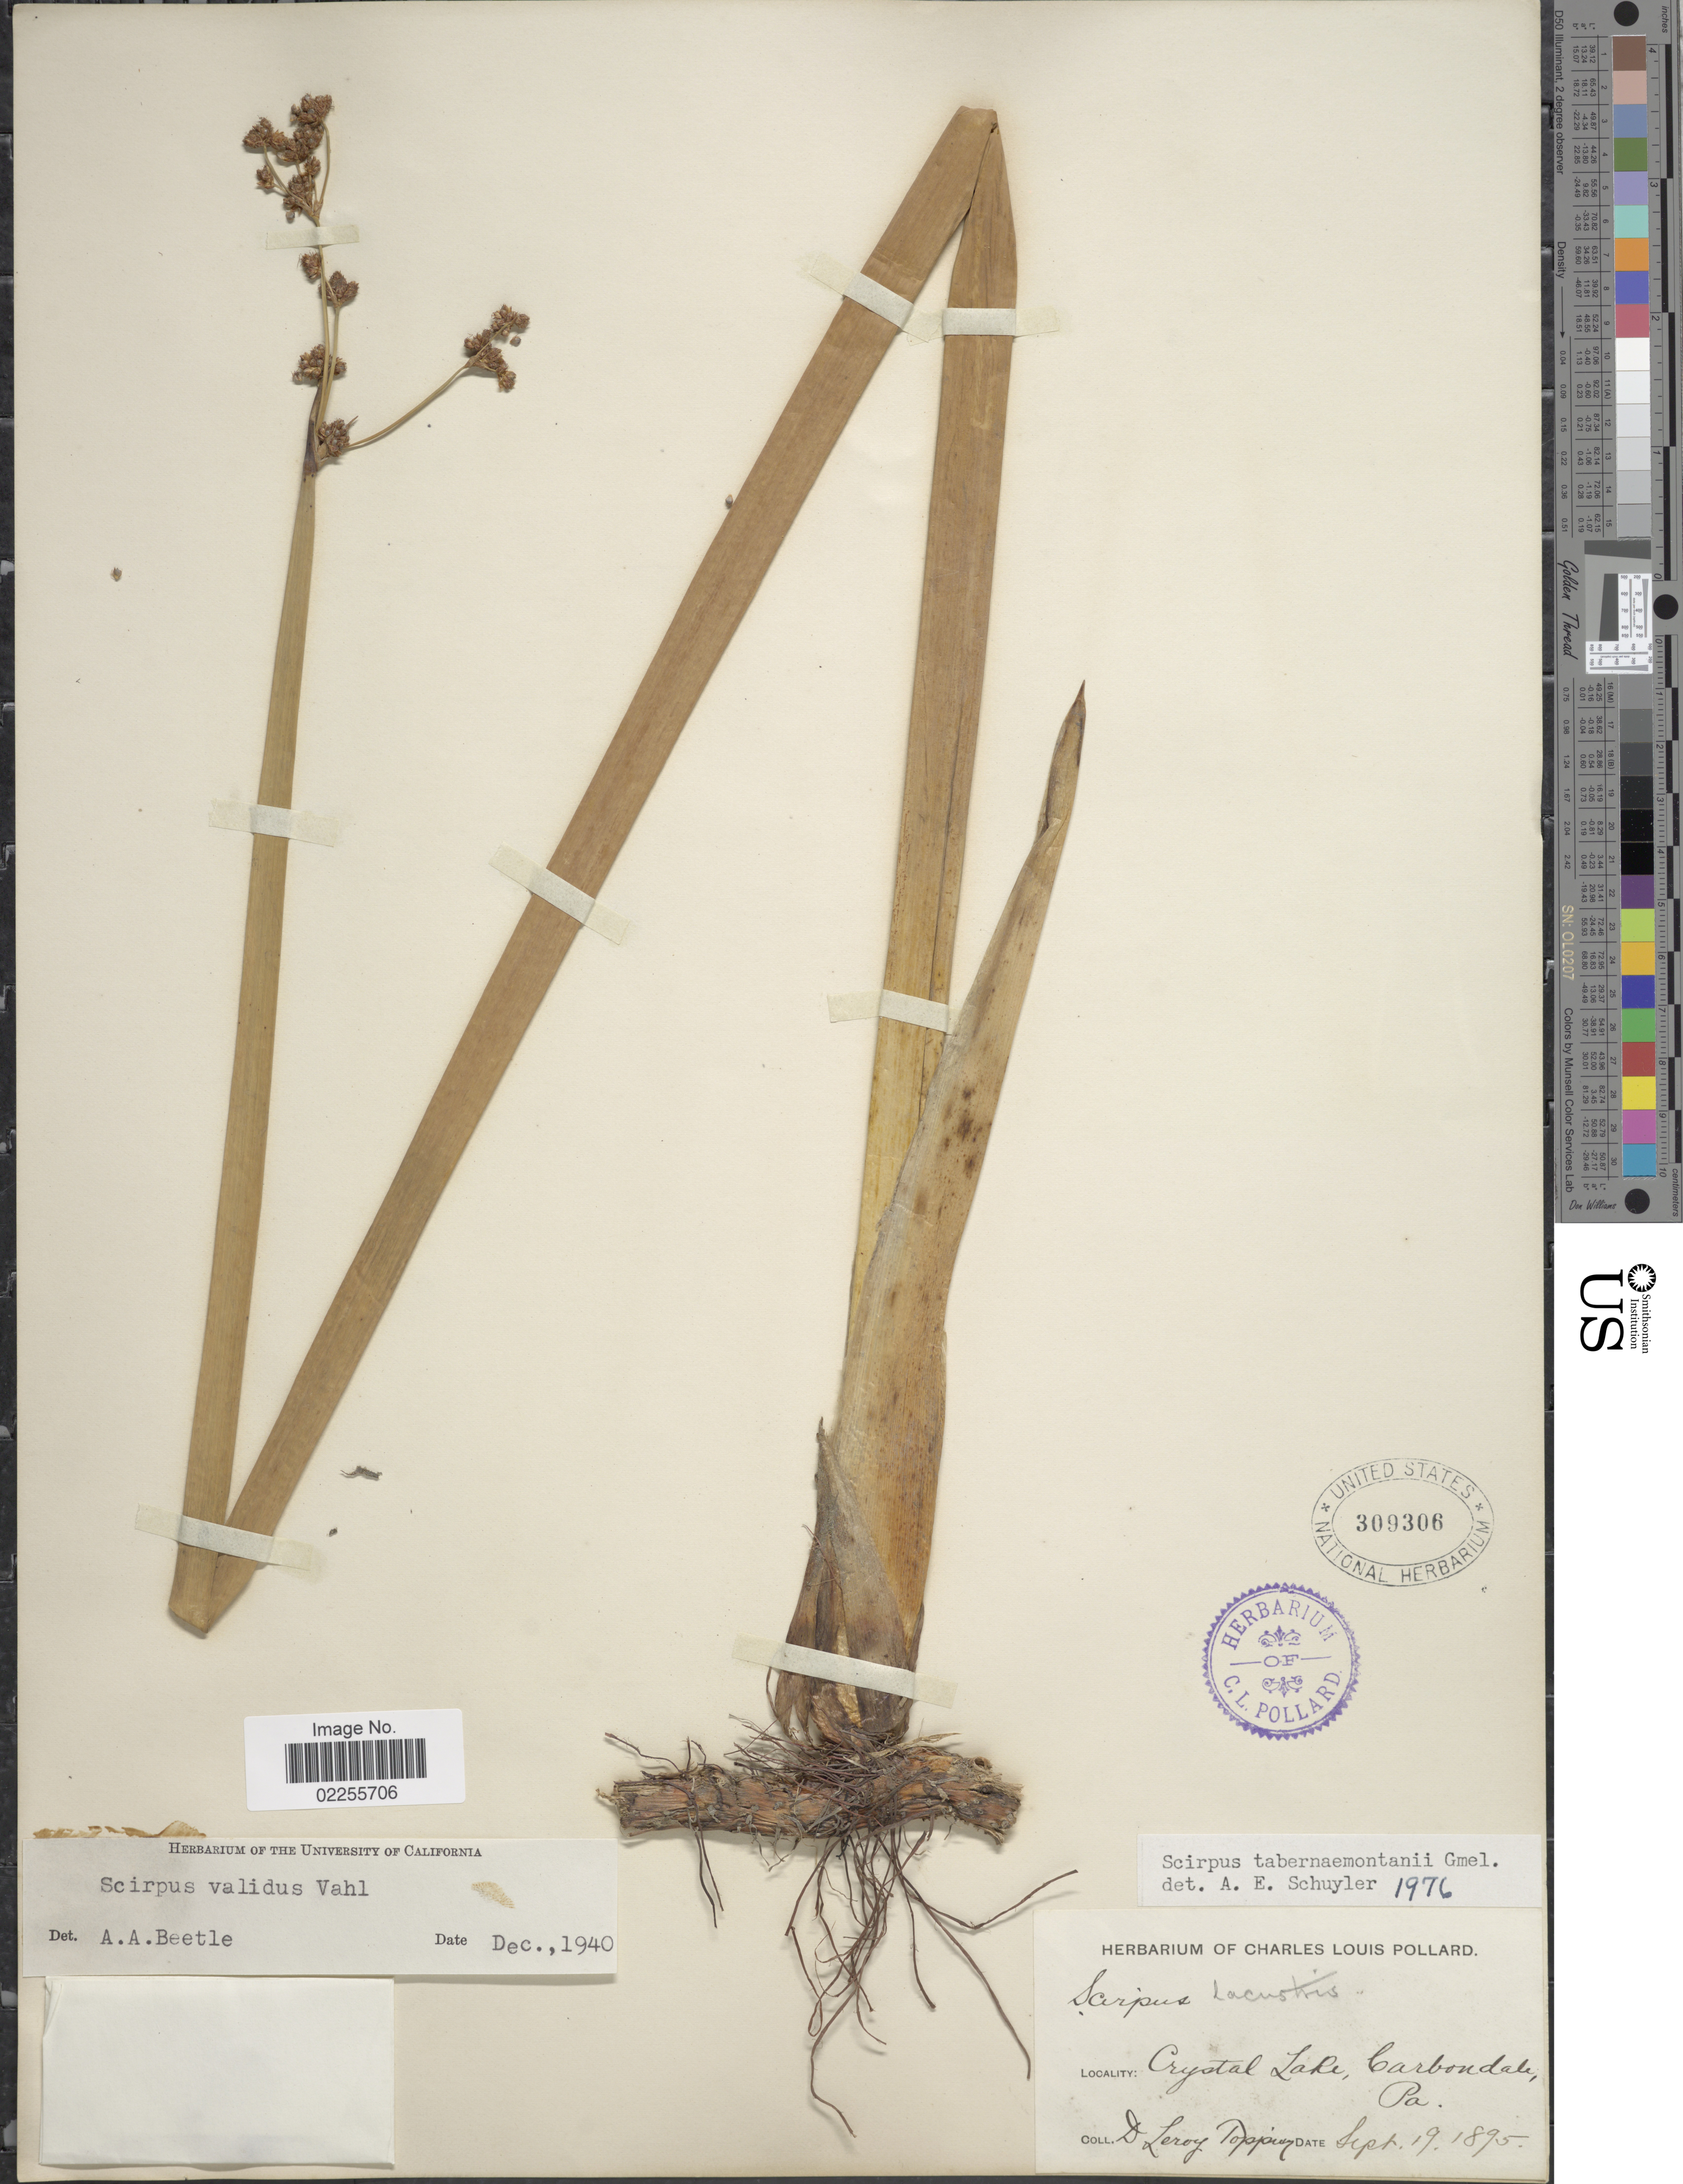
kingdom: Plantae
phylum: Tracheophyta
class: Liliopsida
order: Poales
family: Cyperaceae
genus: Schoenoplectus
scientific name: Schoenoplectus tabernaemontani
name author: (C.C. Gmel.) Palla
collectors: D. L. Topping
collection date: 1895-09-19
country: United States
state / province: Pennsylvania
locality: Crystal Lake, Carbonadale.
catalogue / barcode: US 309306